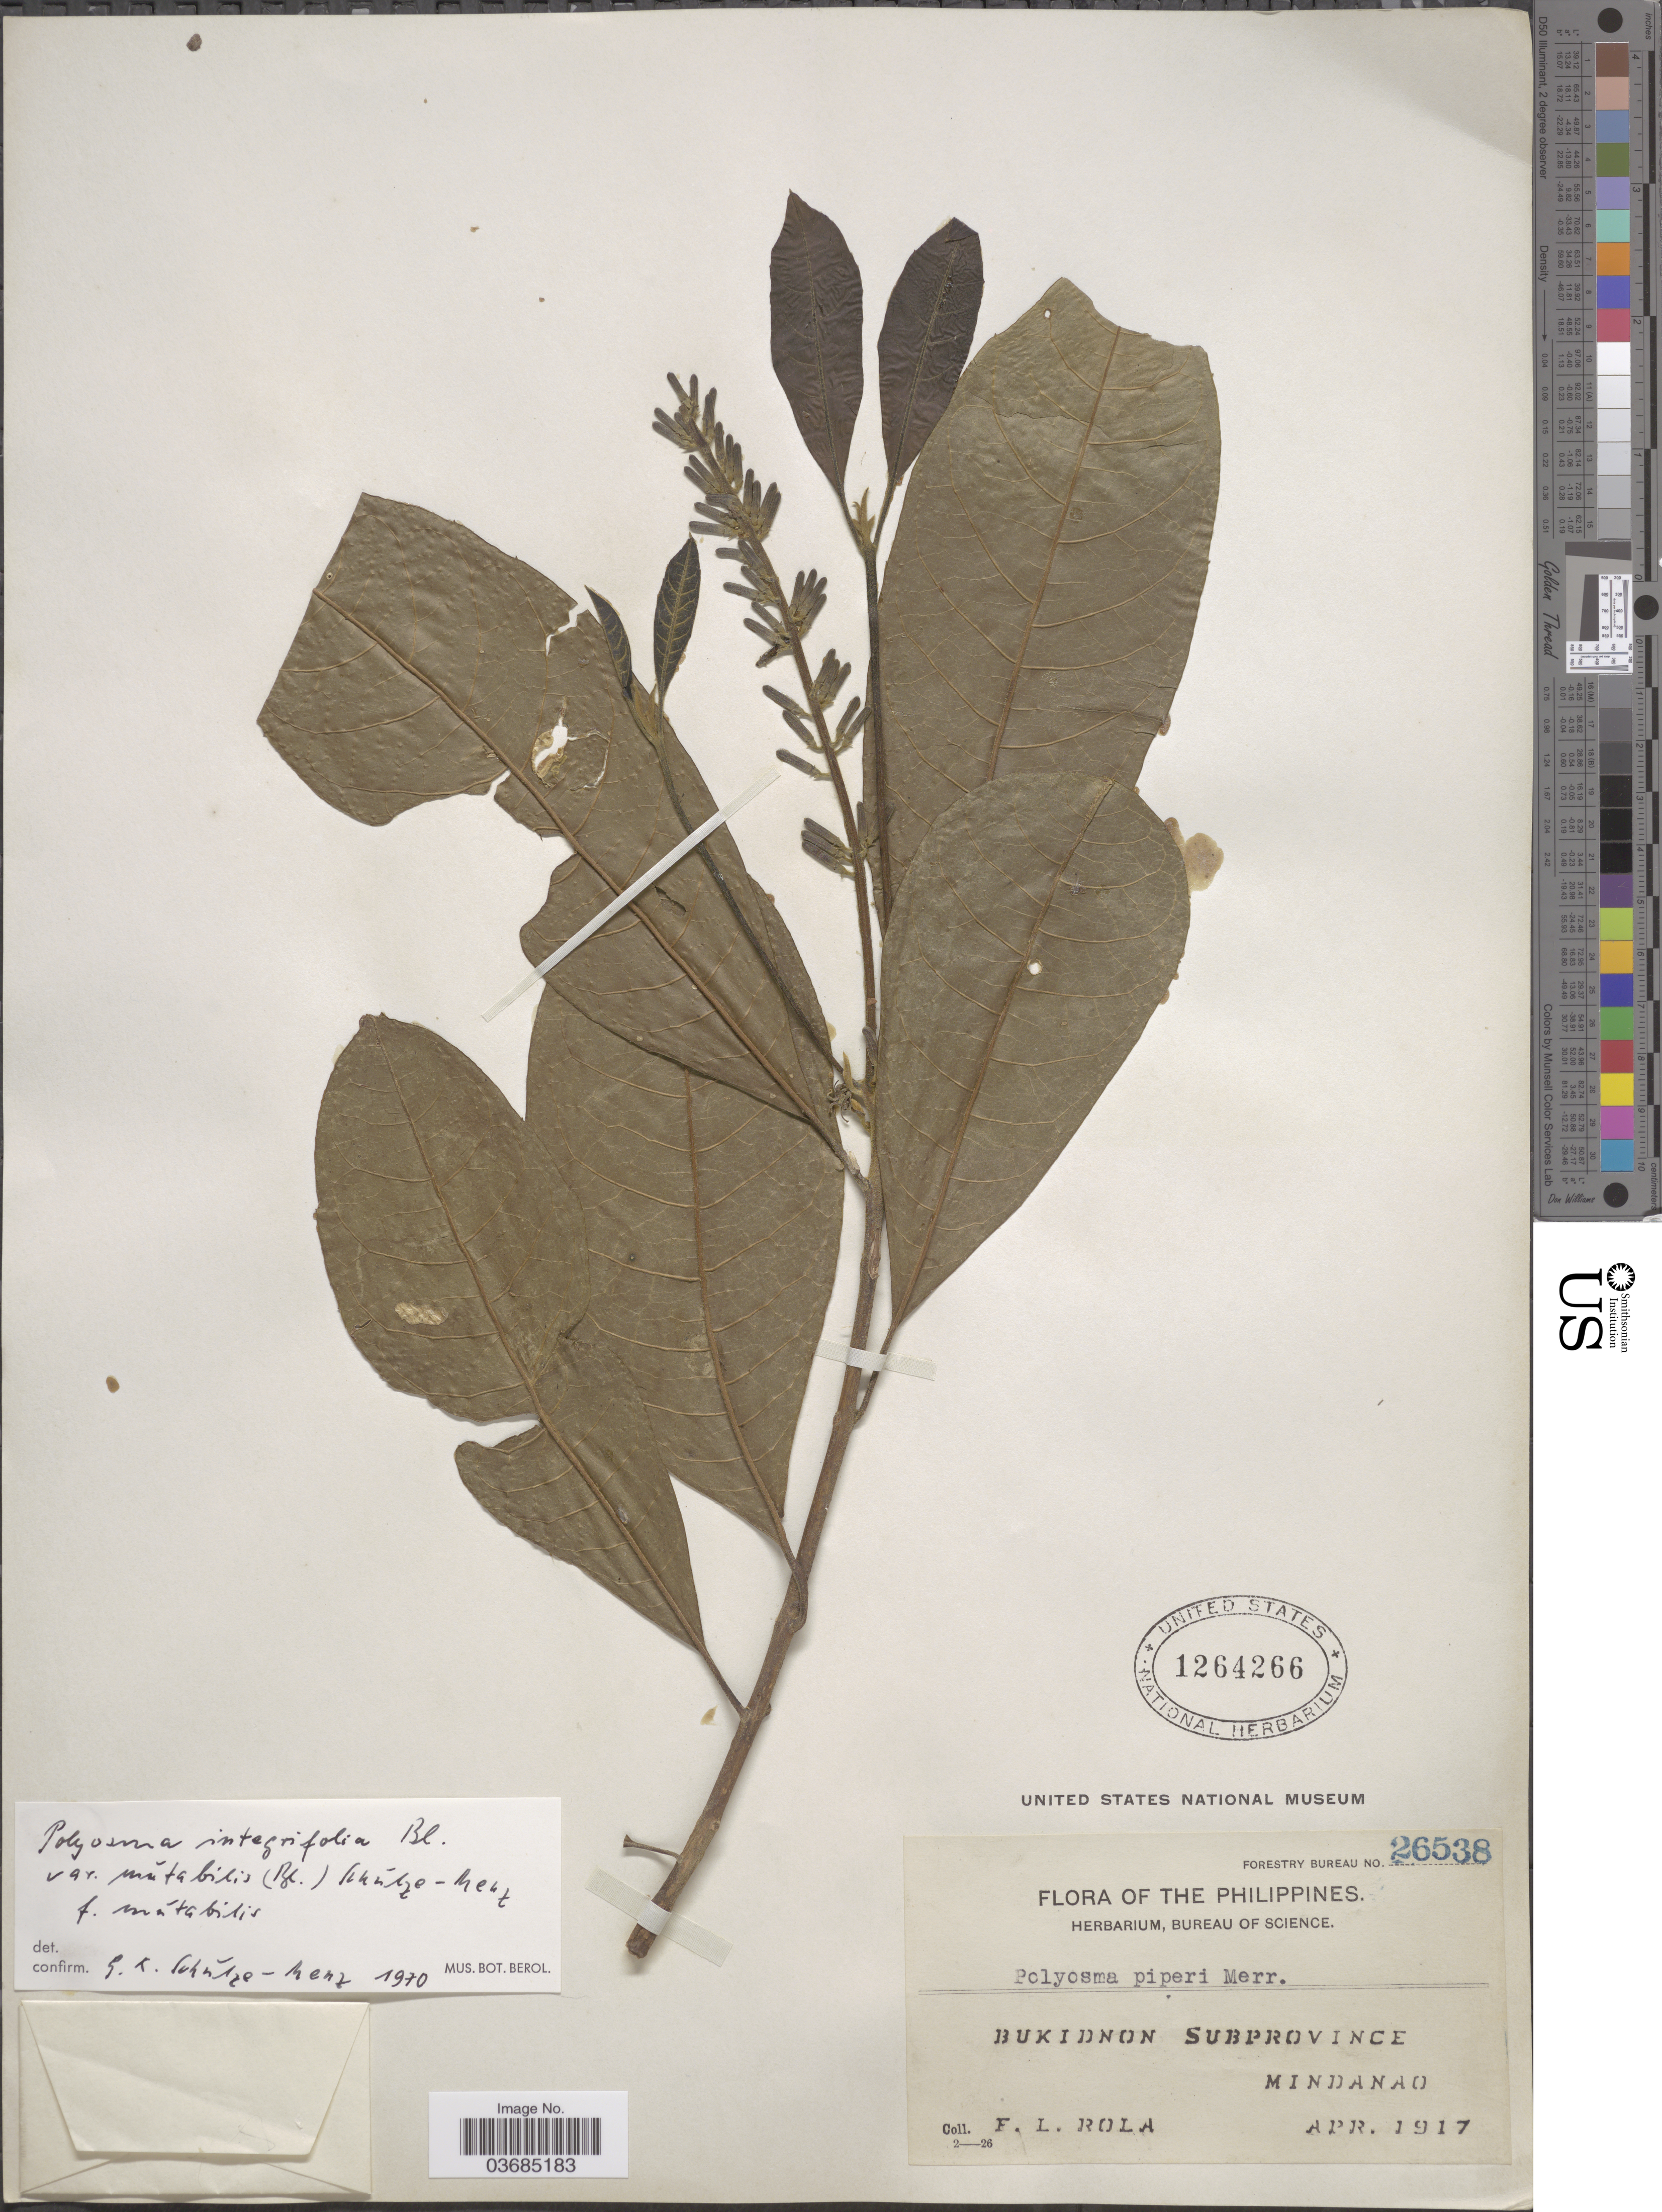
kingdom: Plantae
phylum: Tracheophyta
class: Magnoliopsida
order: Escalloniales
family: Escalloniaceae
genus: Polyosma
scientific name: Polyosma integrifolia var. mutabilis (Blume) Schulze-Menz., ined.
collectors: F. Rola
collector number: Forestry Bureau 26538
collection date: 1917-04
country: Philippines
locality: Bukidnon Subprovince, Mindanao.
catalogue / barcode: US 1264266